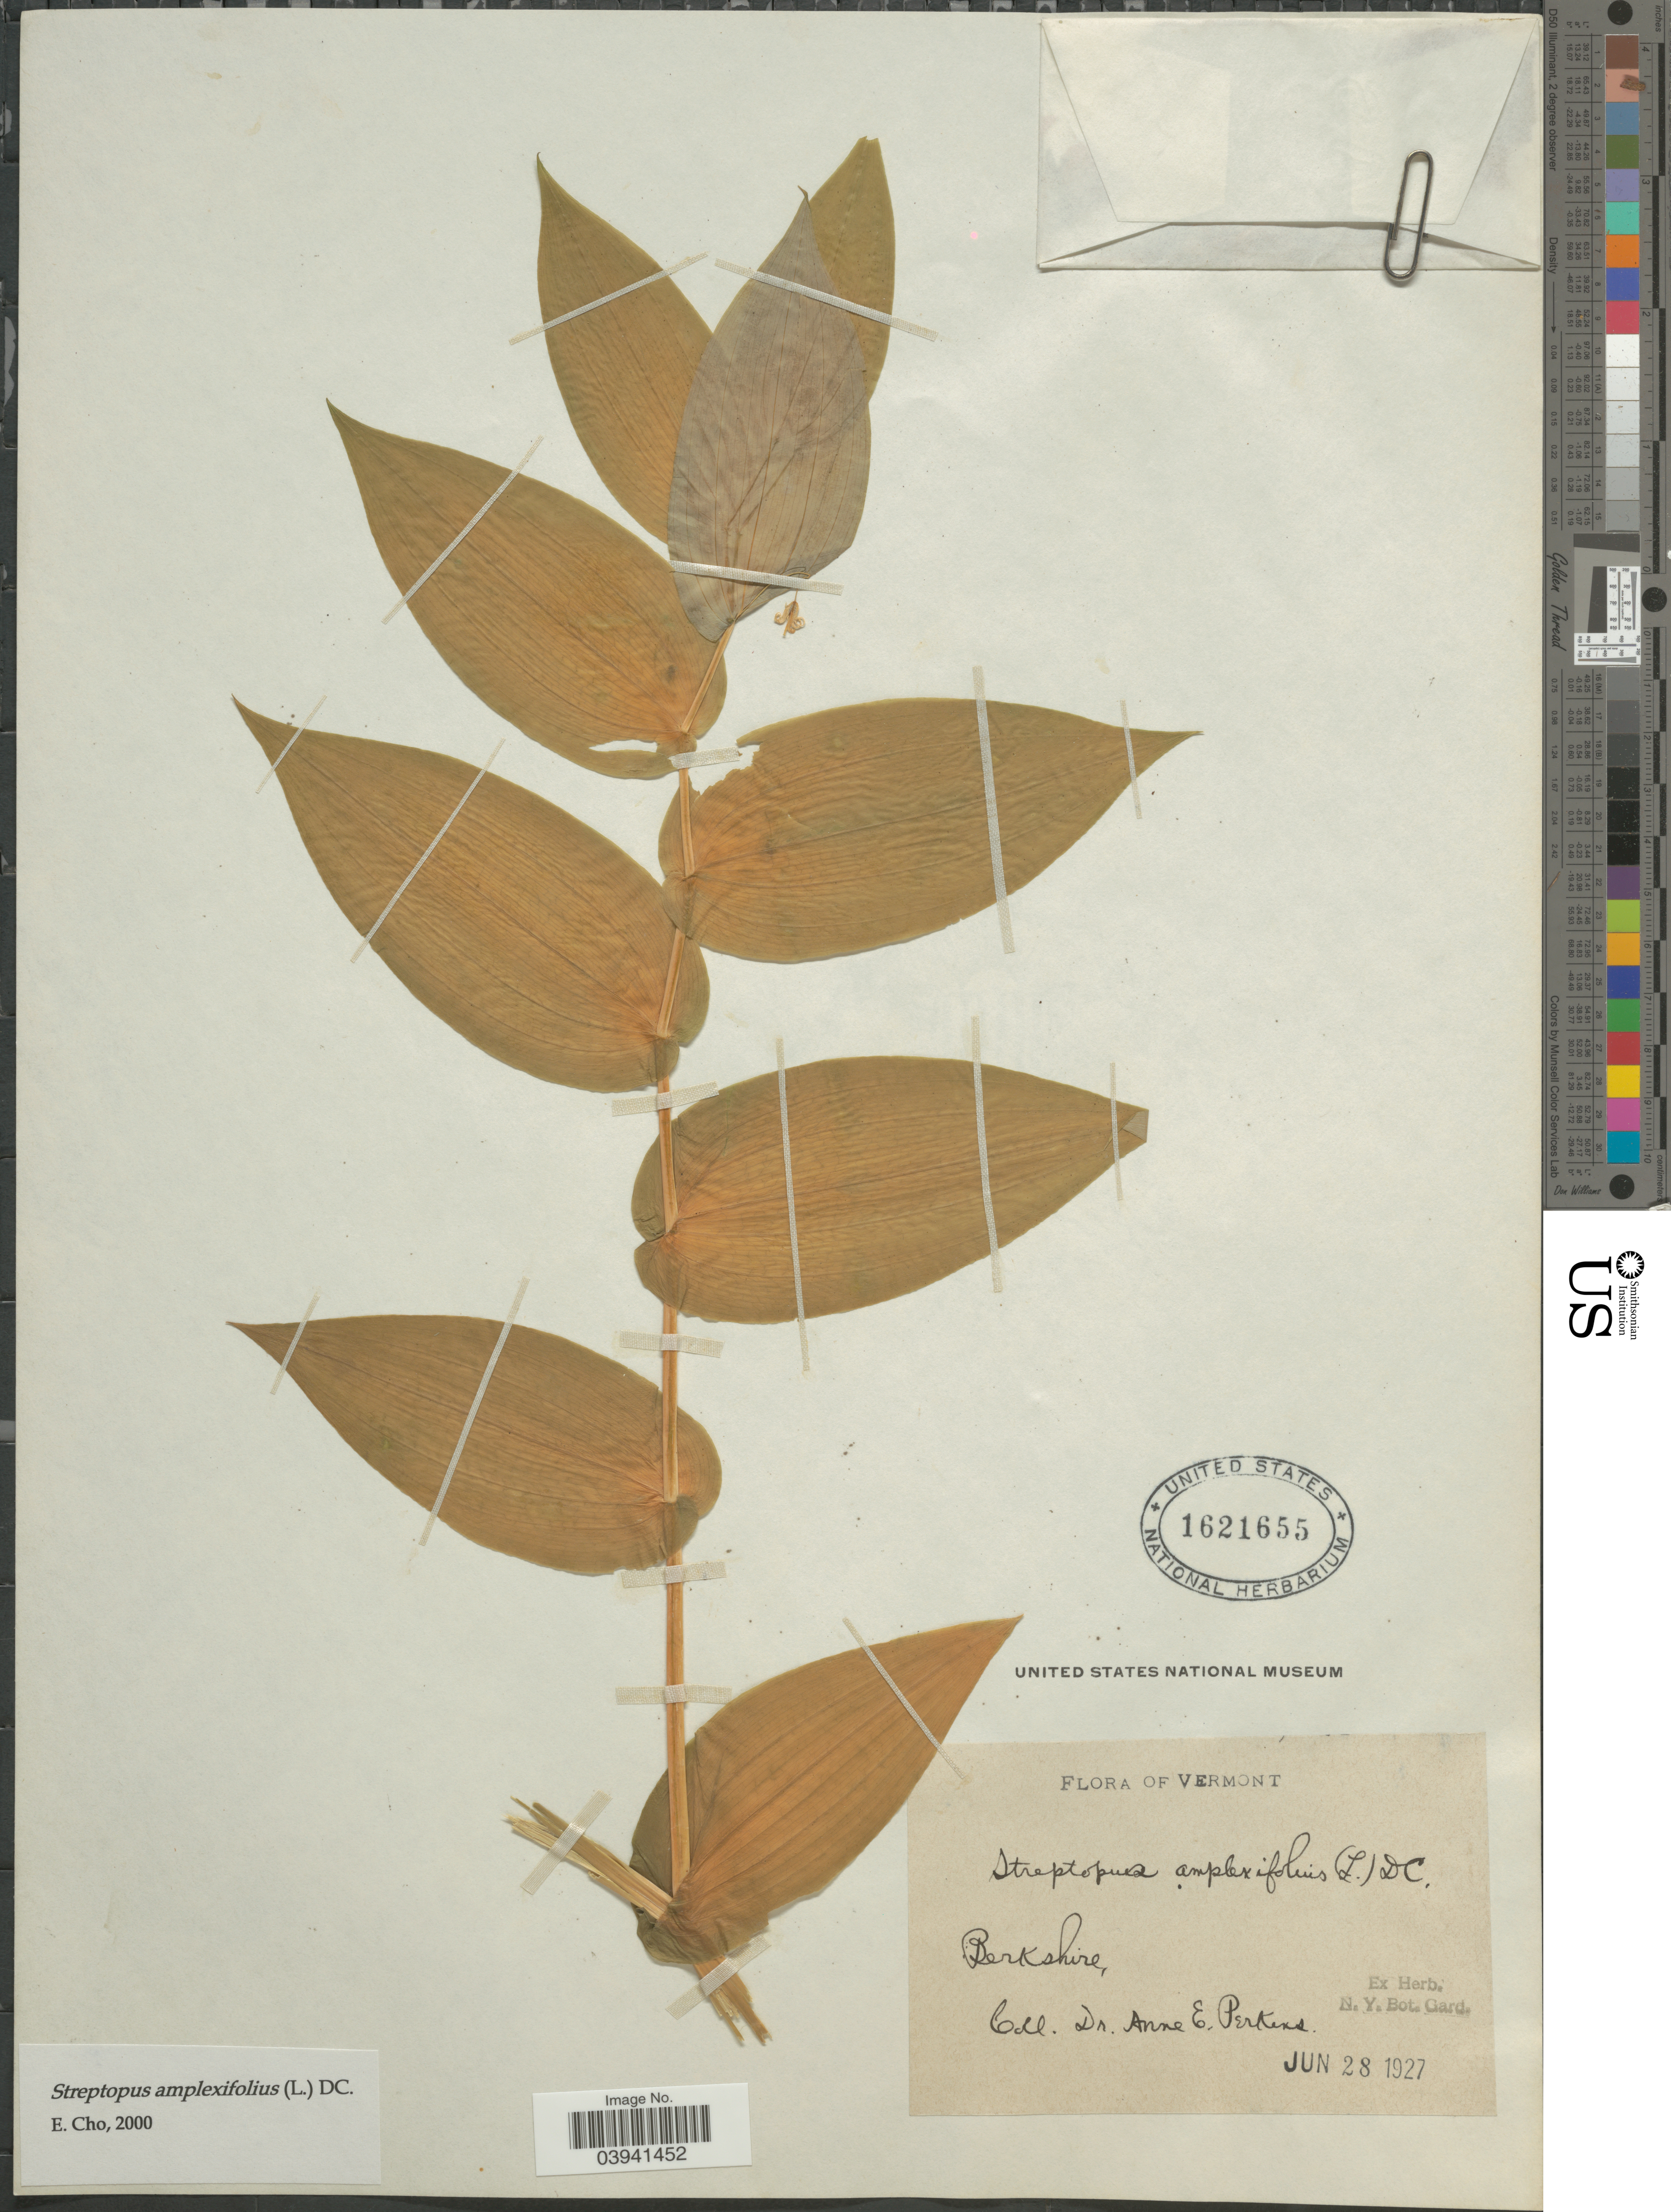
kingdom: Plantae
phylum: Tracheophyta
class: Liliopsida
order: Liliales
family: Liliaceae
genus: Streptopus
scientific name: Streptopus amplexifolius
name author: (L.) DC.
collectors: A. E. Perkins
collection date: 1927-06-28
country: United States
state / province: Vermont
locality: Berkshire.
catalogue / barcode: US 1621655